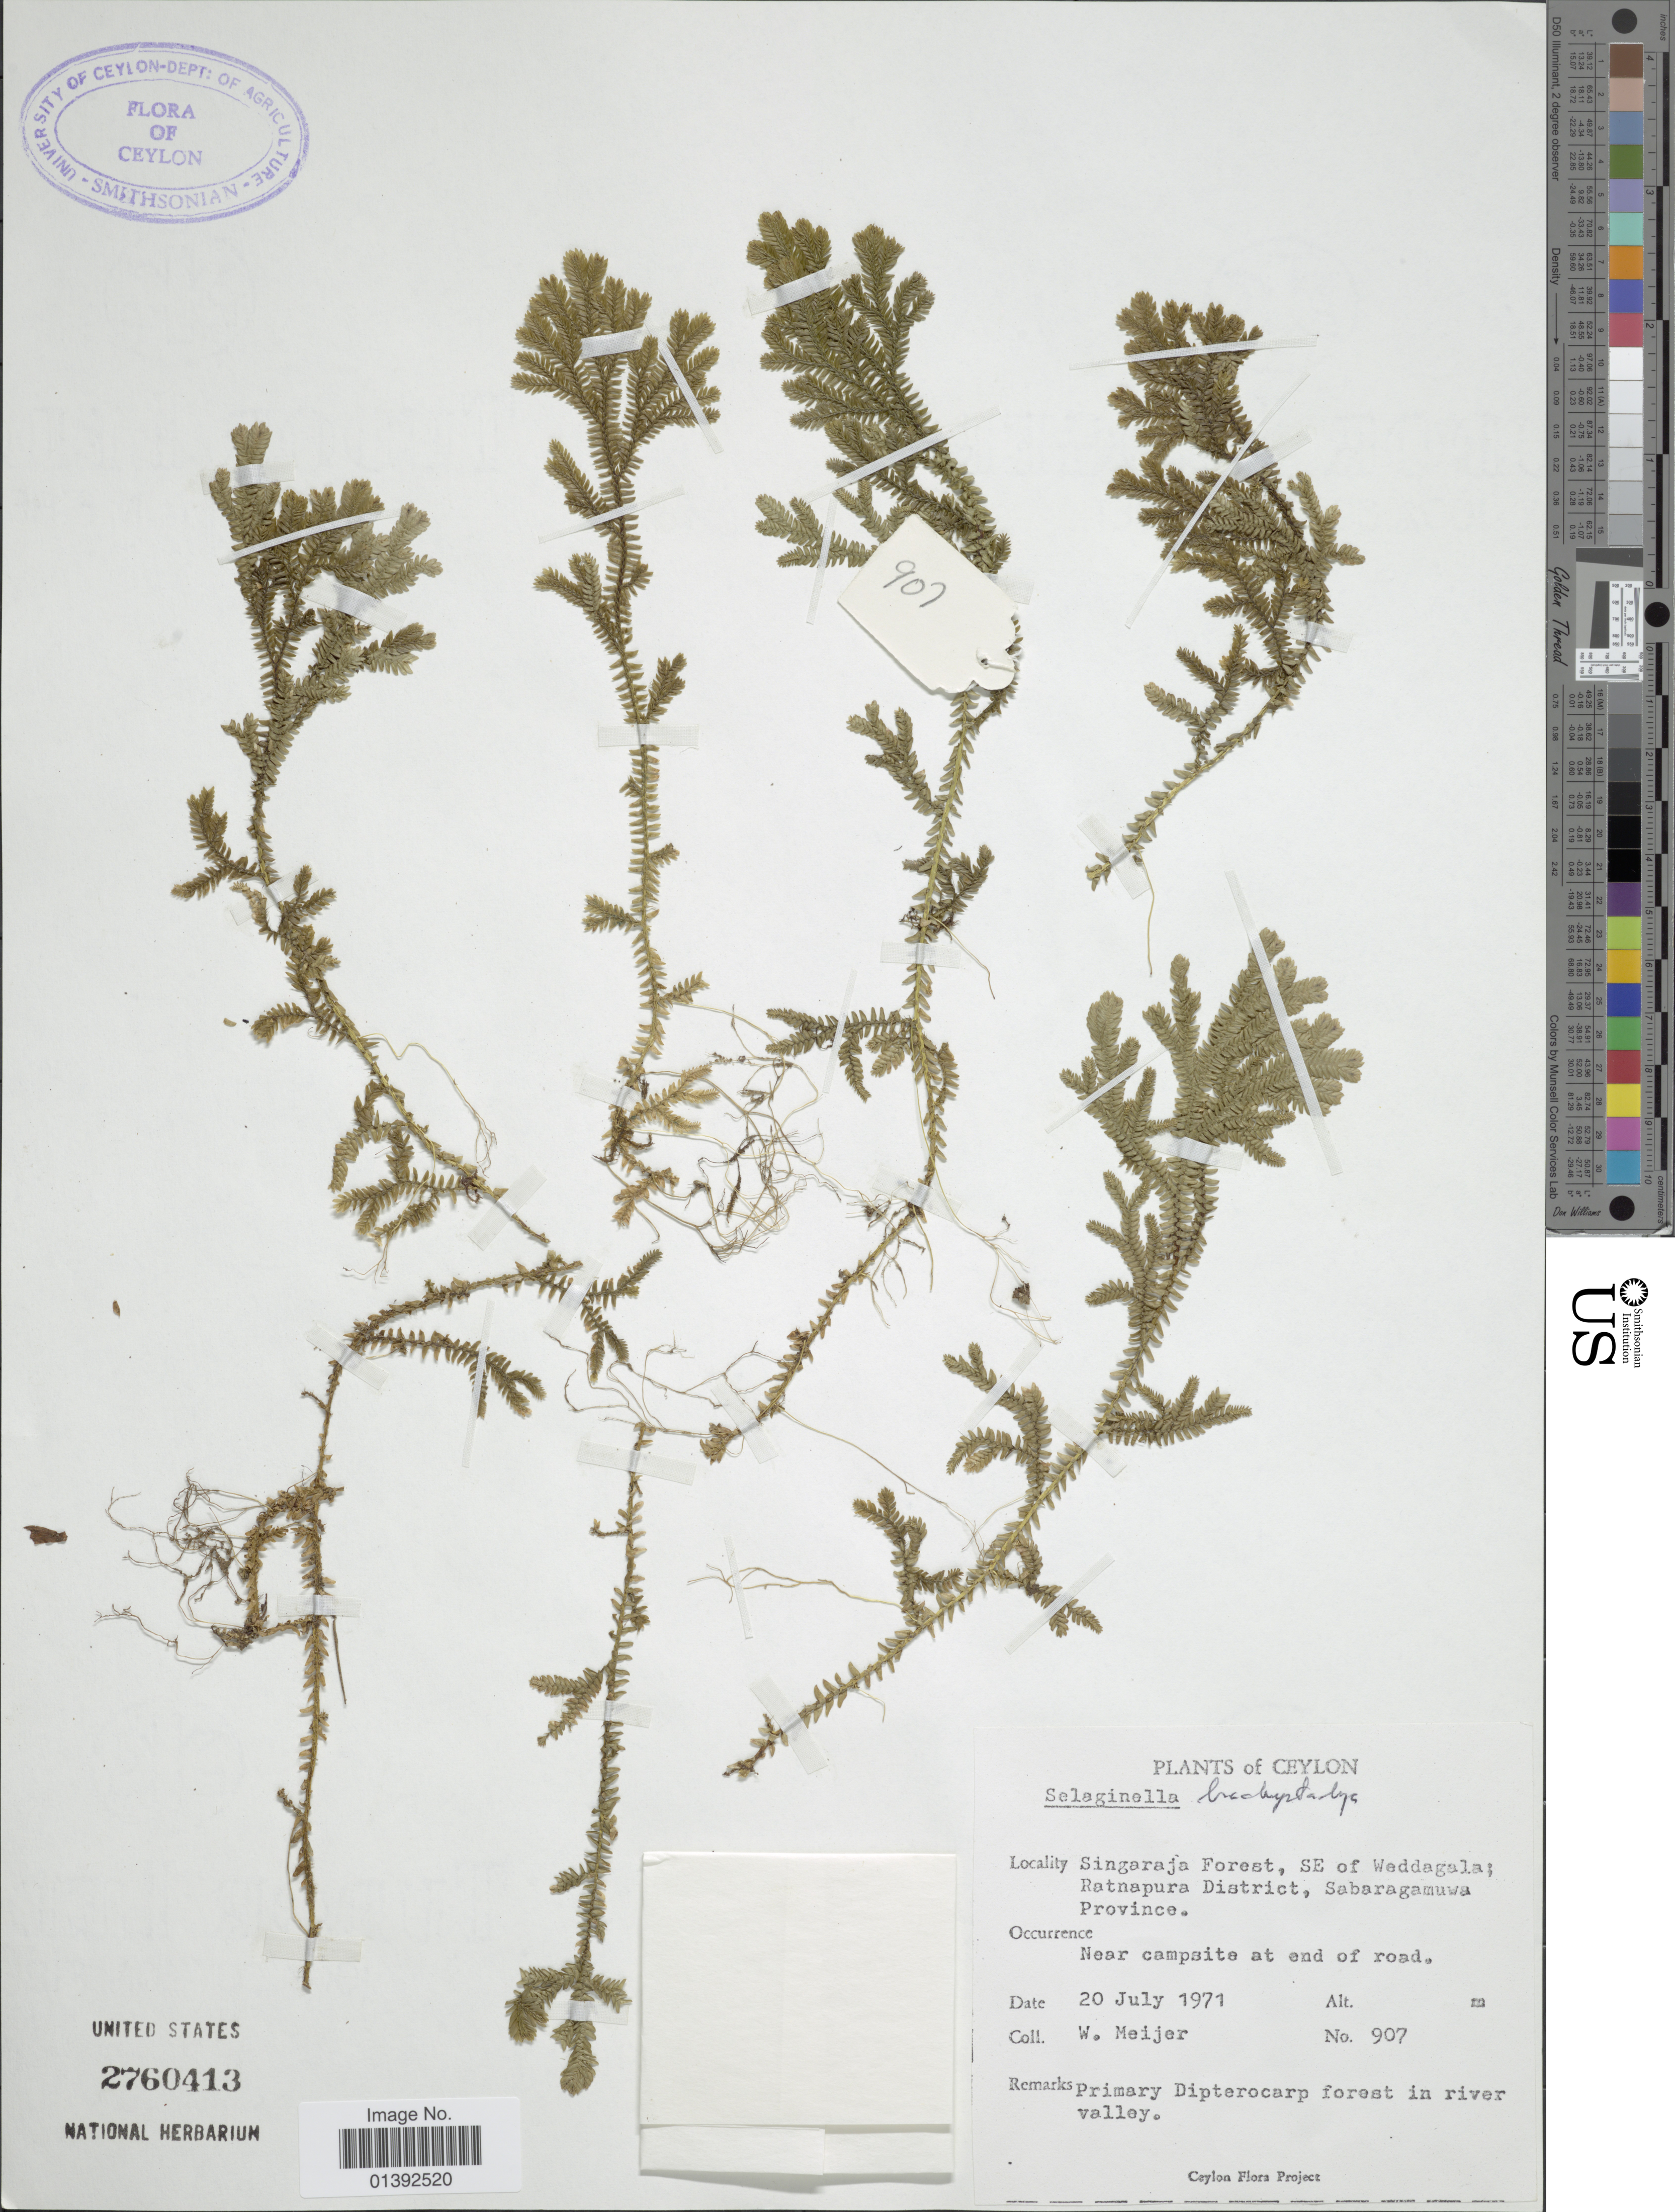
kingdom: Plantae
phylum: Tracheophyta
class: Lycopodiopsida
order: Selaginellales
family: Selaginellaceae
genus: Selaginella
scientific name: Selaginella brachystachya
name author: (Hook. & Grev.) Spring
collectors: W. Meijer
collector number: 907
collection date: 1971-07-20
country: Sri Lanka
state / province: Sabaragamuwa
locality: Ceylon, Singaraja Forest, SE of Waddagala; Ratnaoura District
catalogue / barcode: US 2760413